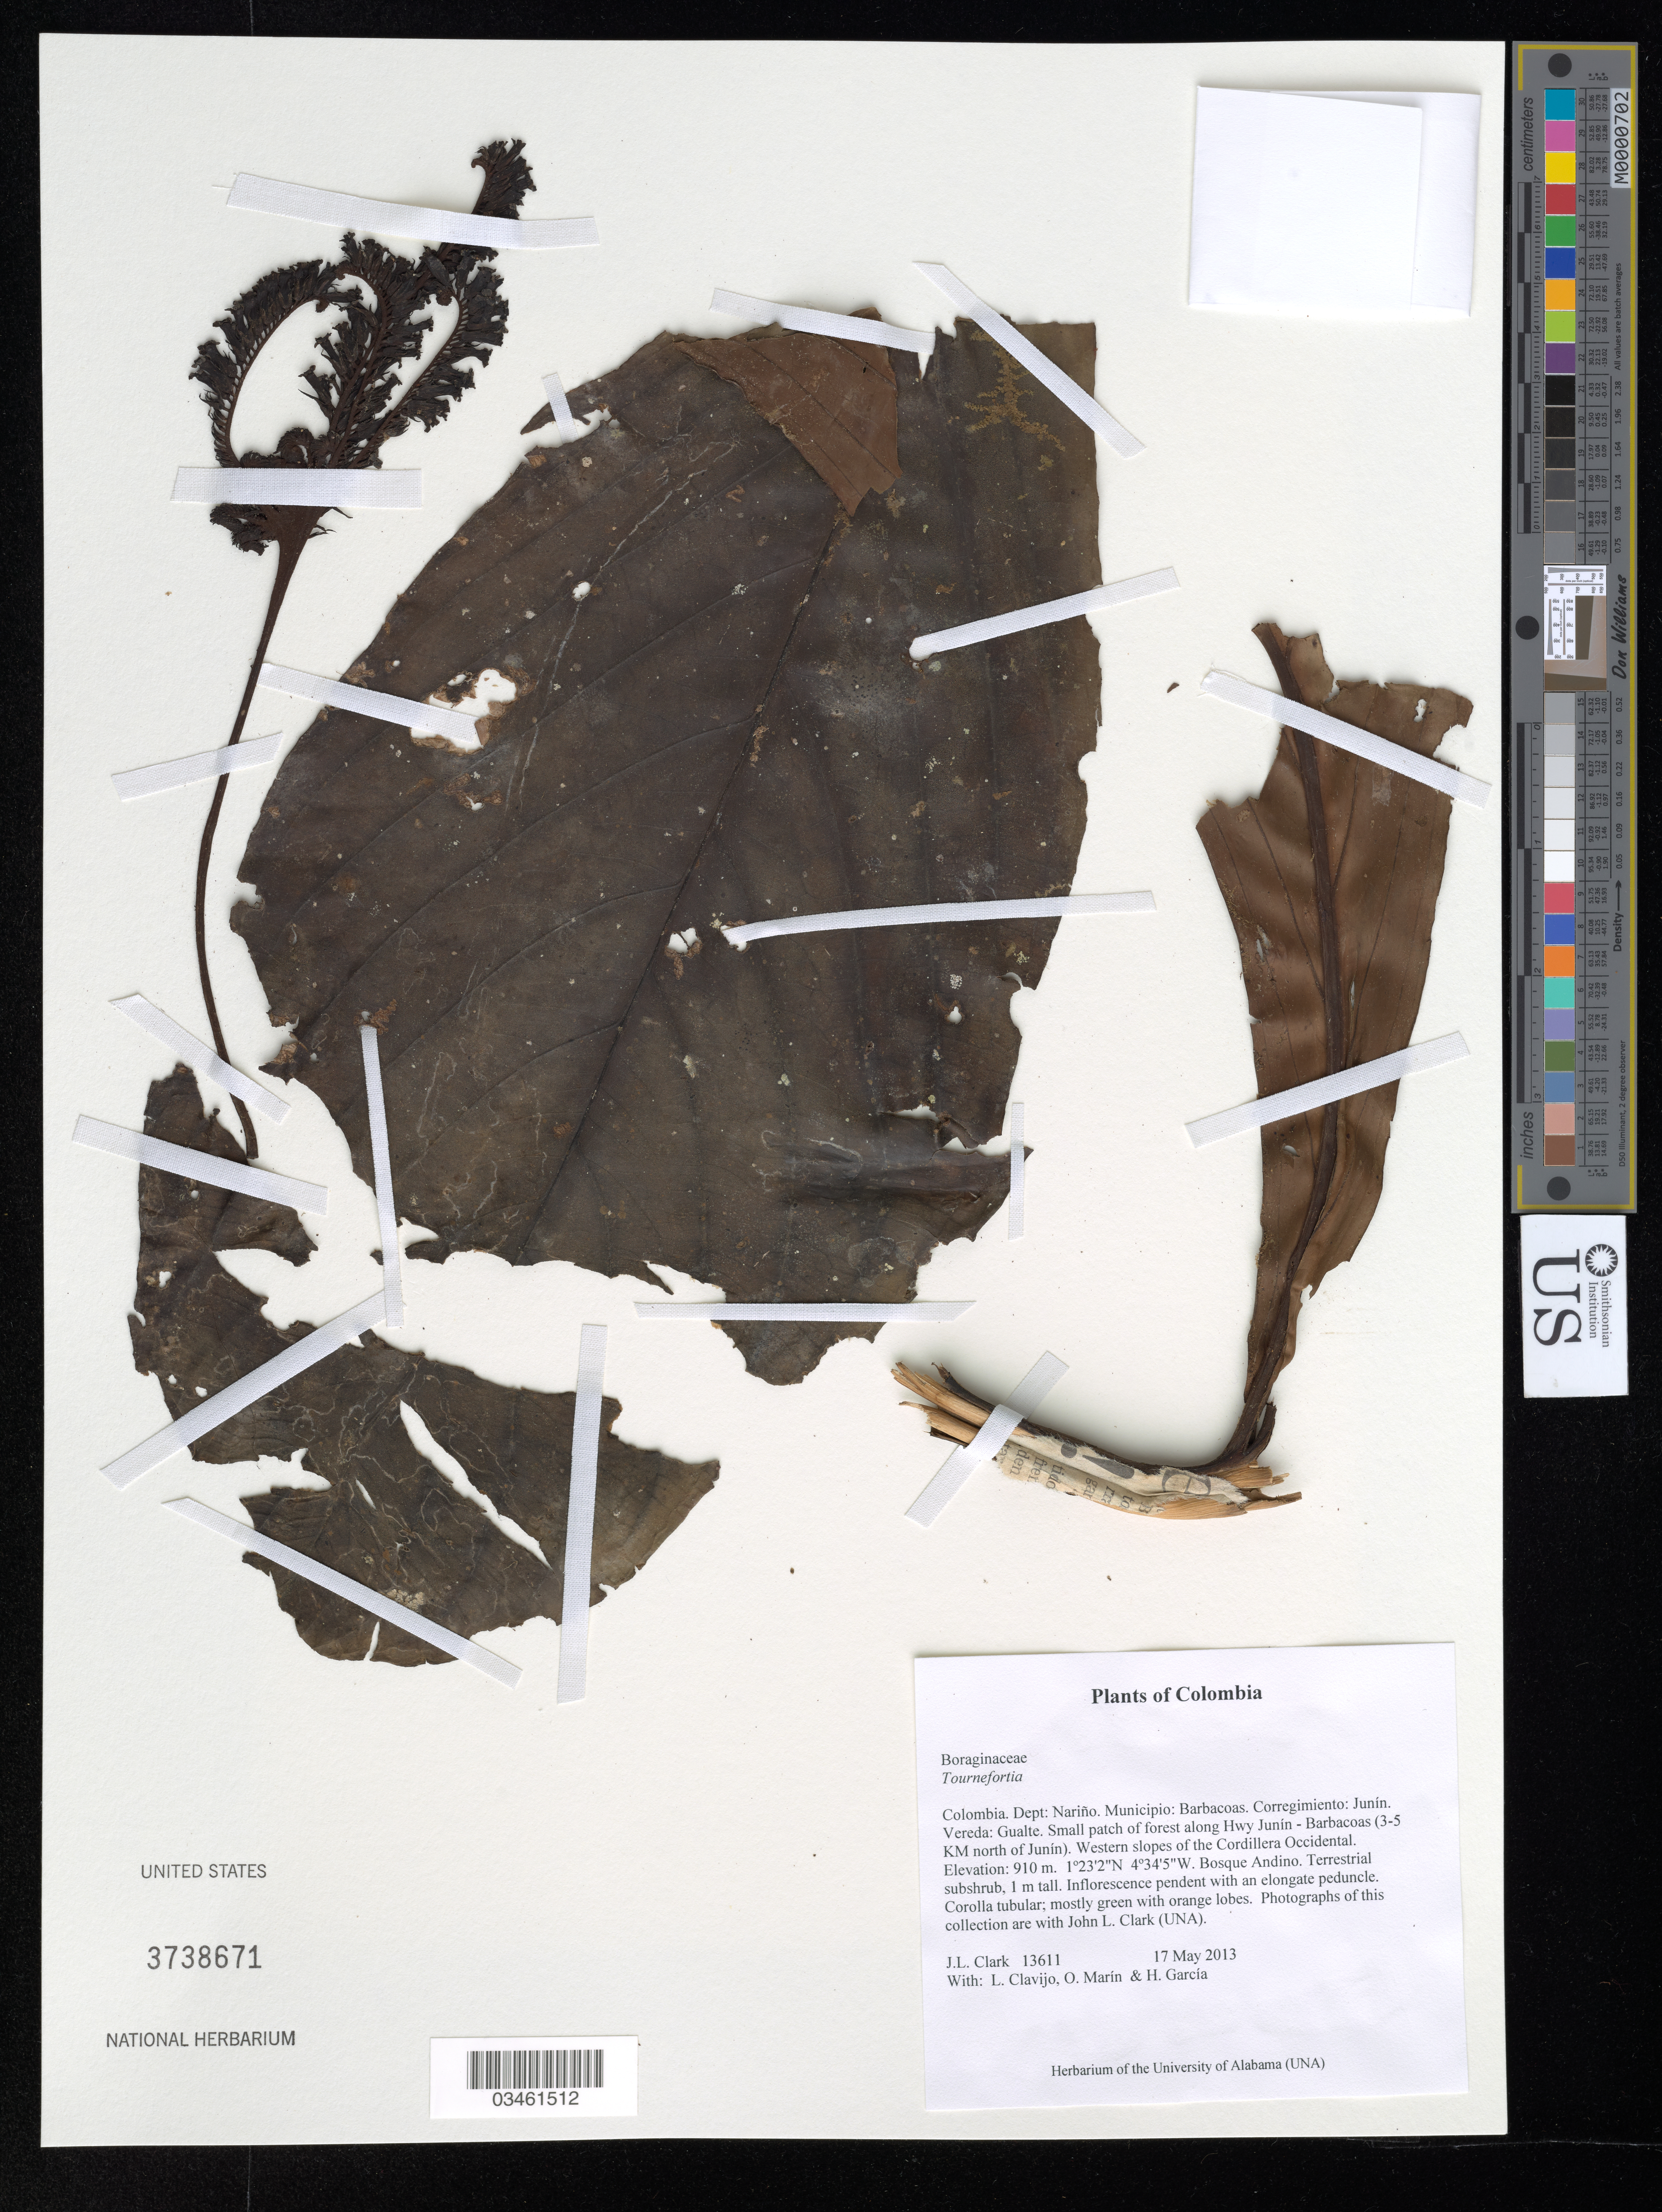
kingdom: Plantae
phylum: Tracheophyta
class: Magnoliopsida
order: Boraginales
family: Heliotropiaceae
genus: Tournefortia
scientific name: Tournefortia sp.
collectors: J. L. Clark, L. Clavijo, O. Marín & H. Garcia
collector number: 13611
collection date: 2013-05-17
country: Colombia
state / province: Nariño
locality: Dept: Nariño. Municipio: Barbacoas. Corregimiento: Junín. Vereda: Gualte. Small patch of forest along Hwy Junín - Barbacoas (3-5 KM north of Juním). Western slopes of the Cordillera Occidental.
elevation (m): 910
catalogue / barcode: US 3738671